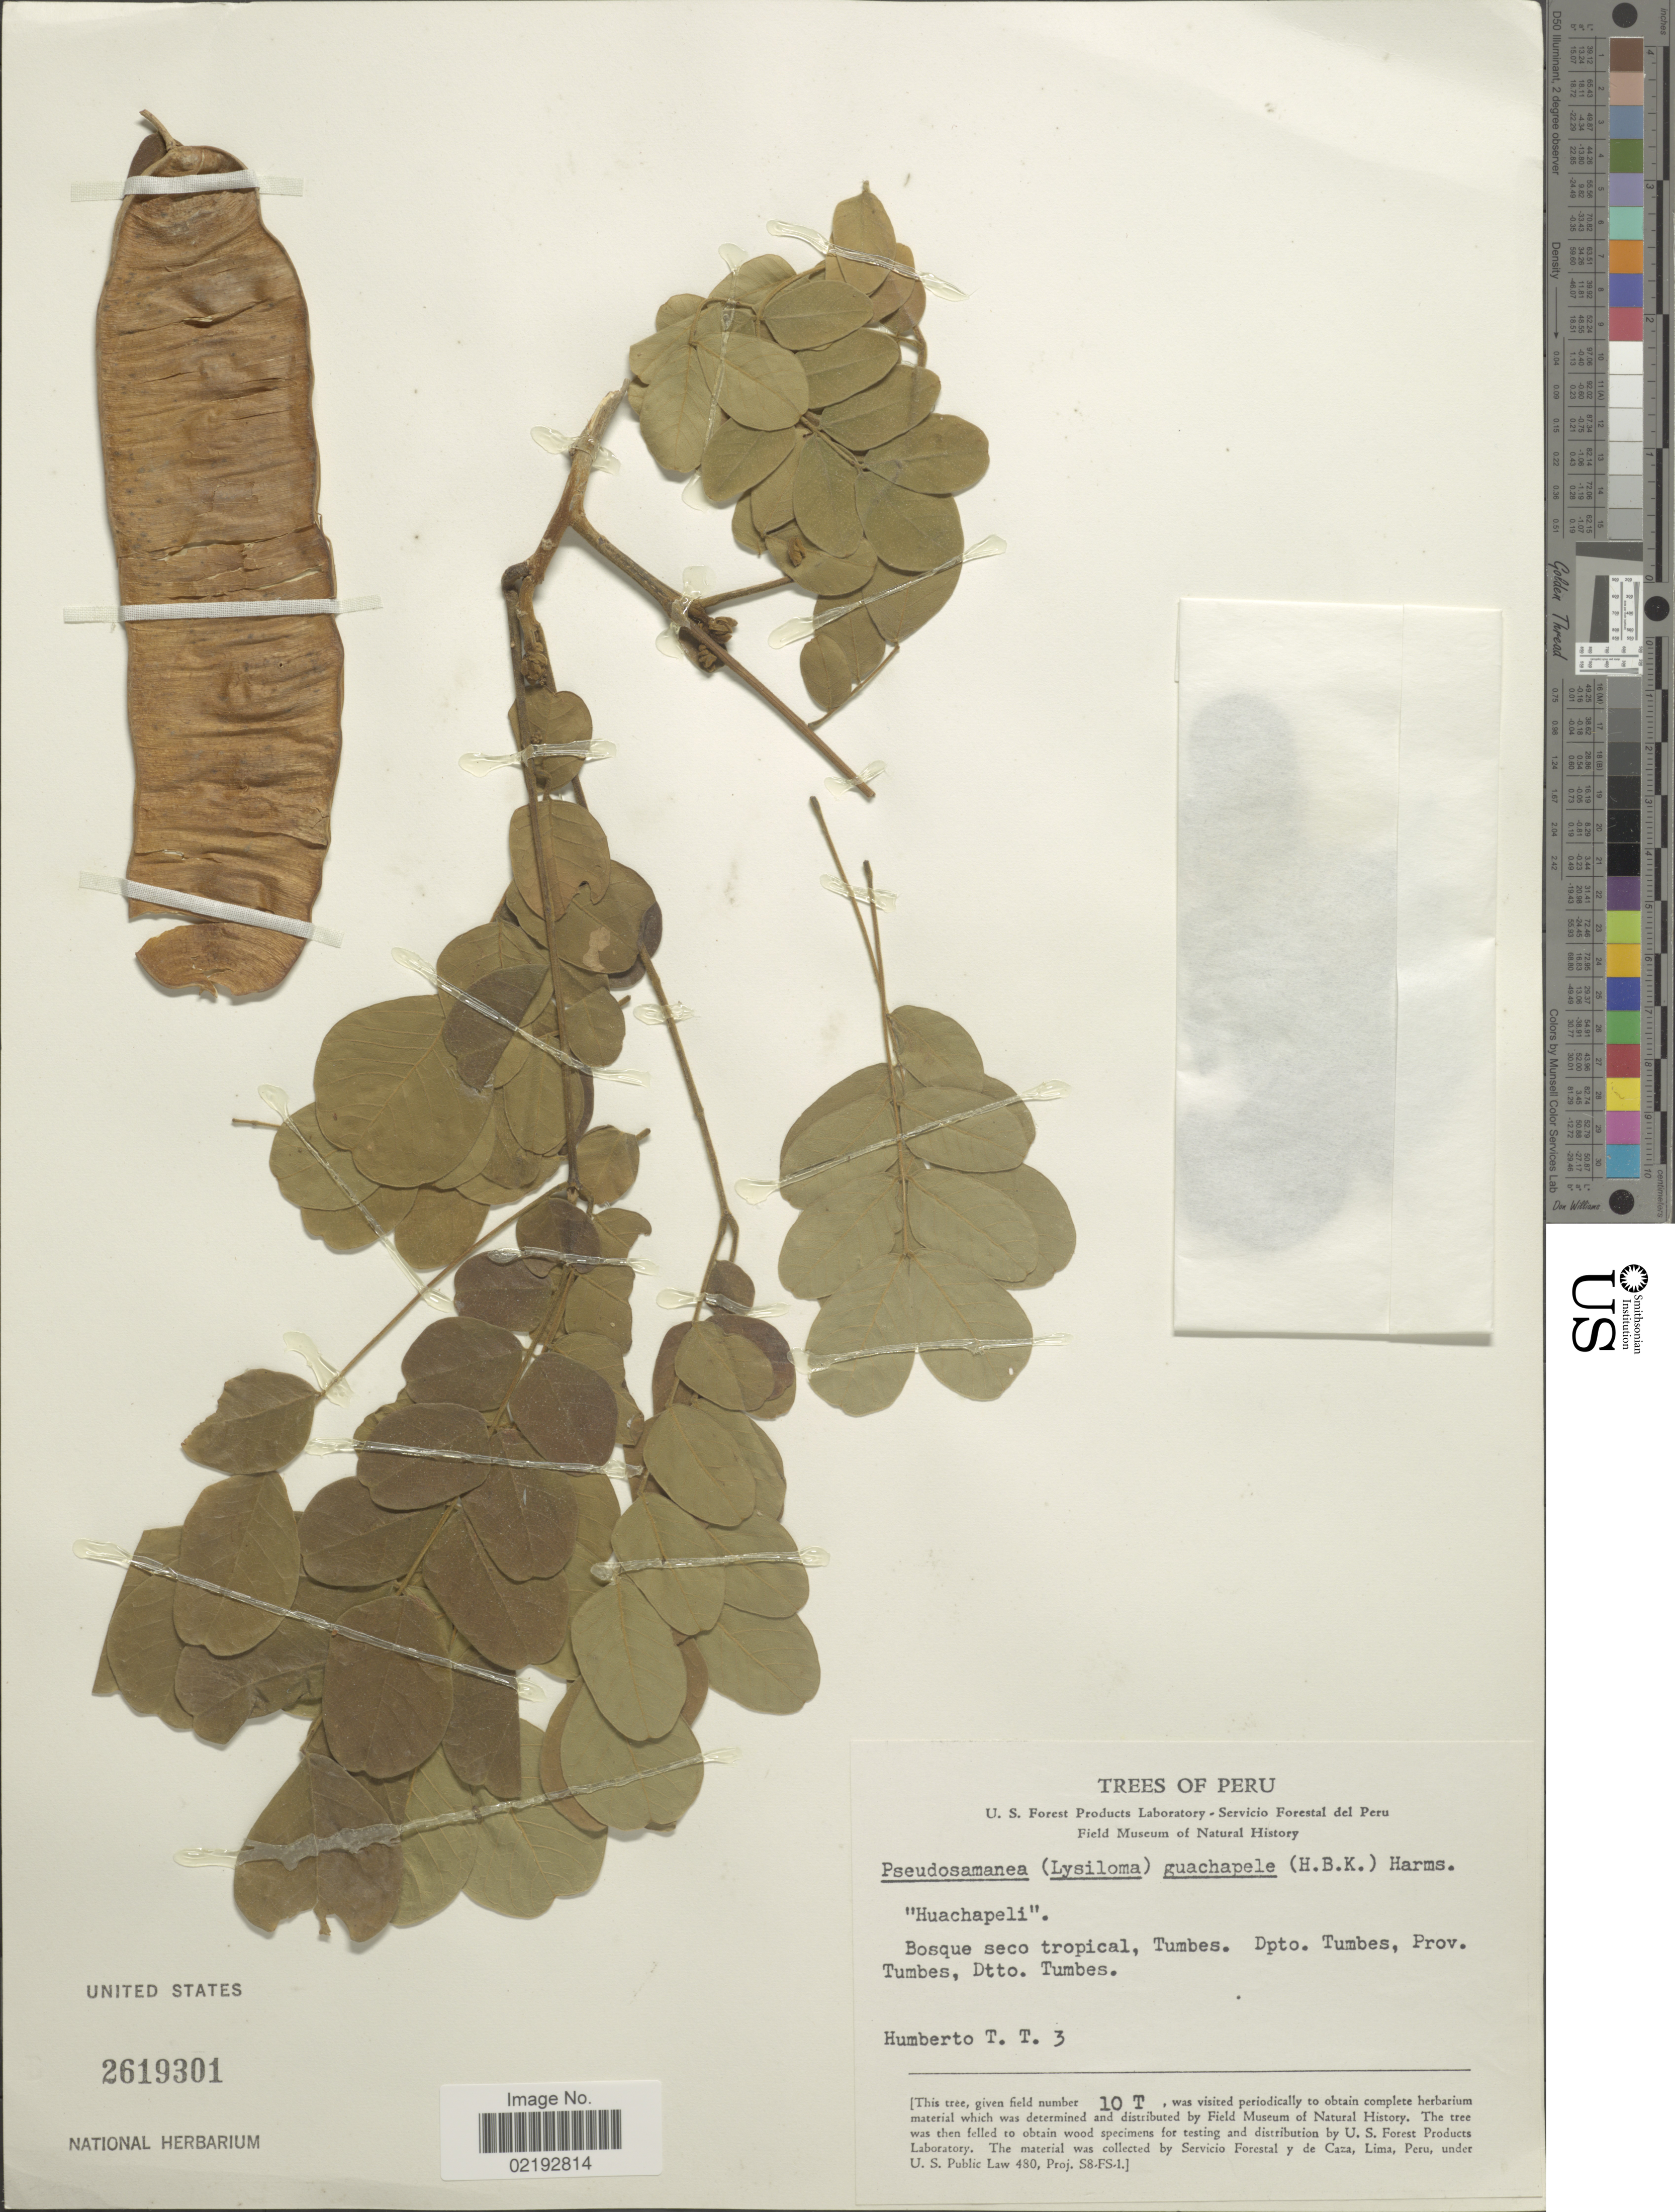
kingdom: Plantae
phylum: Tracheophyta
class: Magnoliopsida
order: Fabales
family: Fabaceae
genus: Pseudosamanea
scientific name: Pseudosamanea guachapele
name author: (Kunth) Harms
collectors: T. Humberto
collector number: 3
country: Peru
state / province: Tumbes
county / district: Tumbes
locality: Tumbes, Dpto. Tumbes, Prov. Tumbes, Dtto. Tumbes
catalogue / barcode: US 2619301